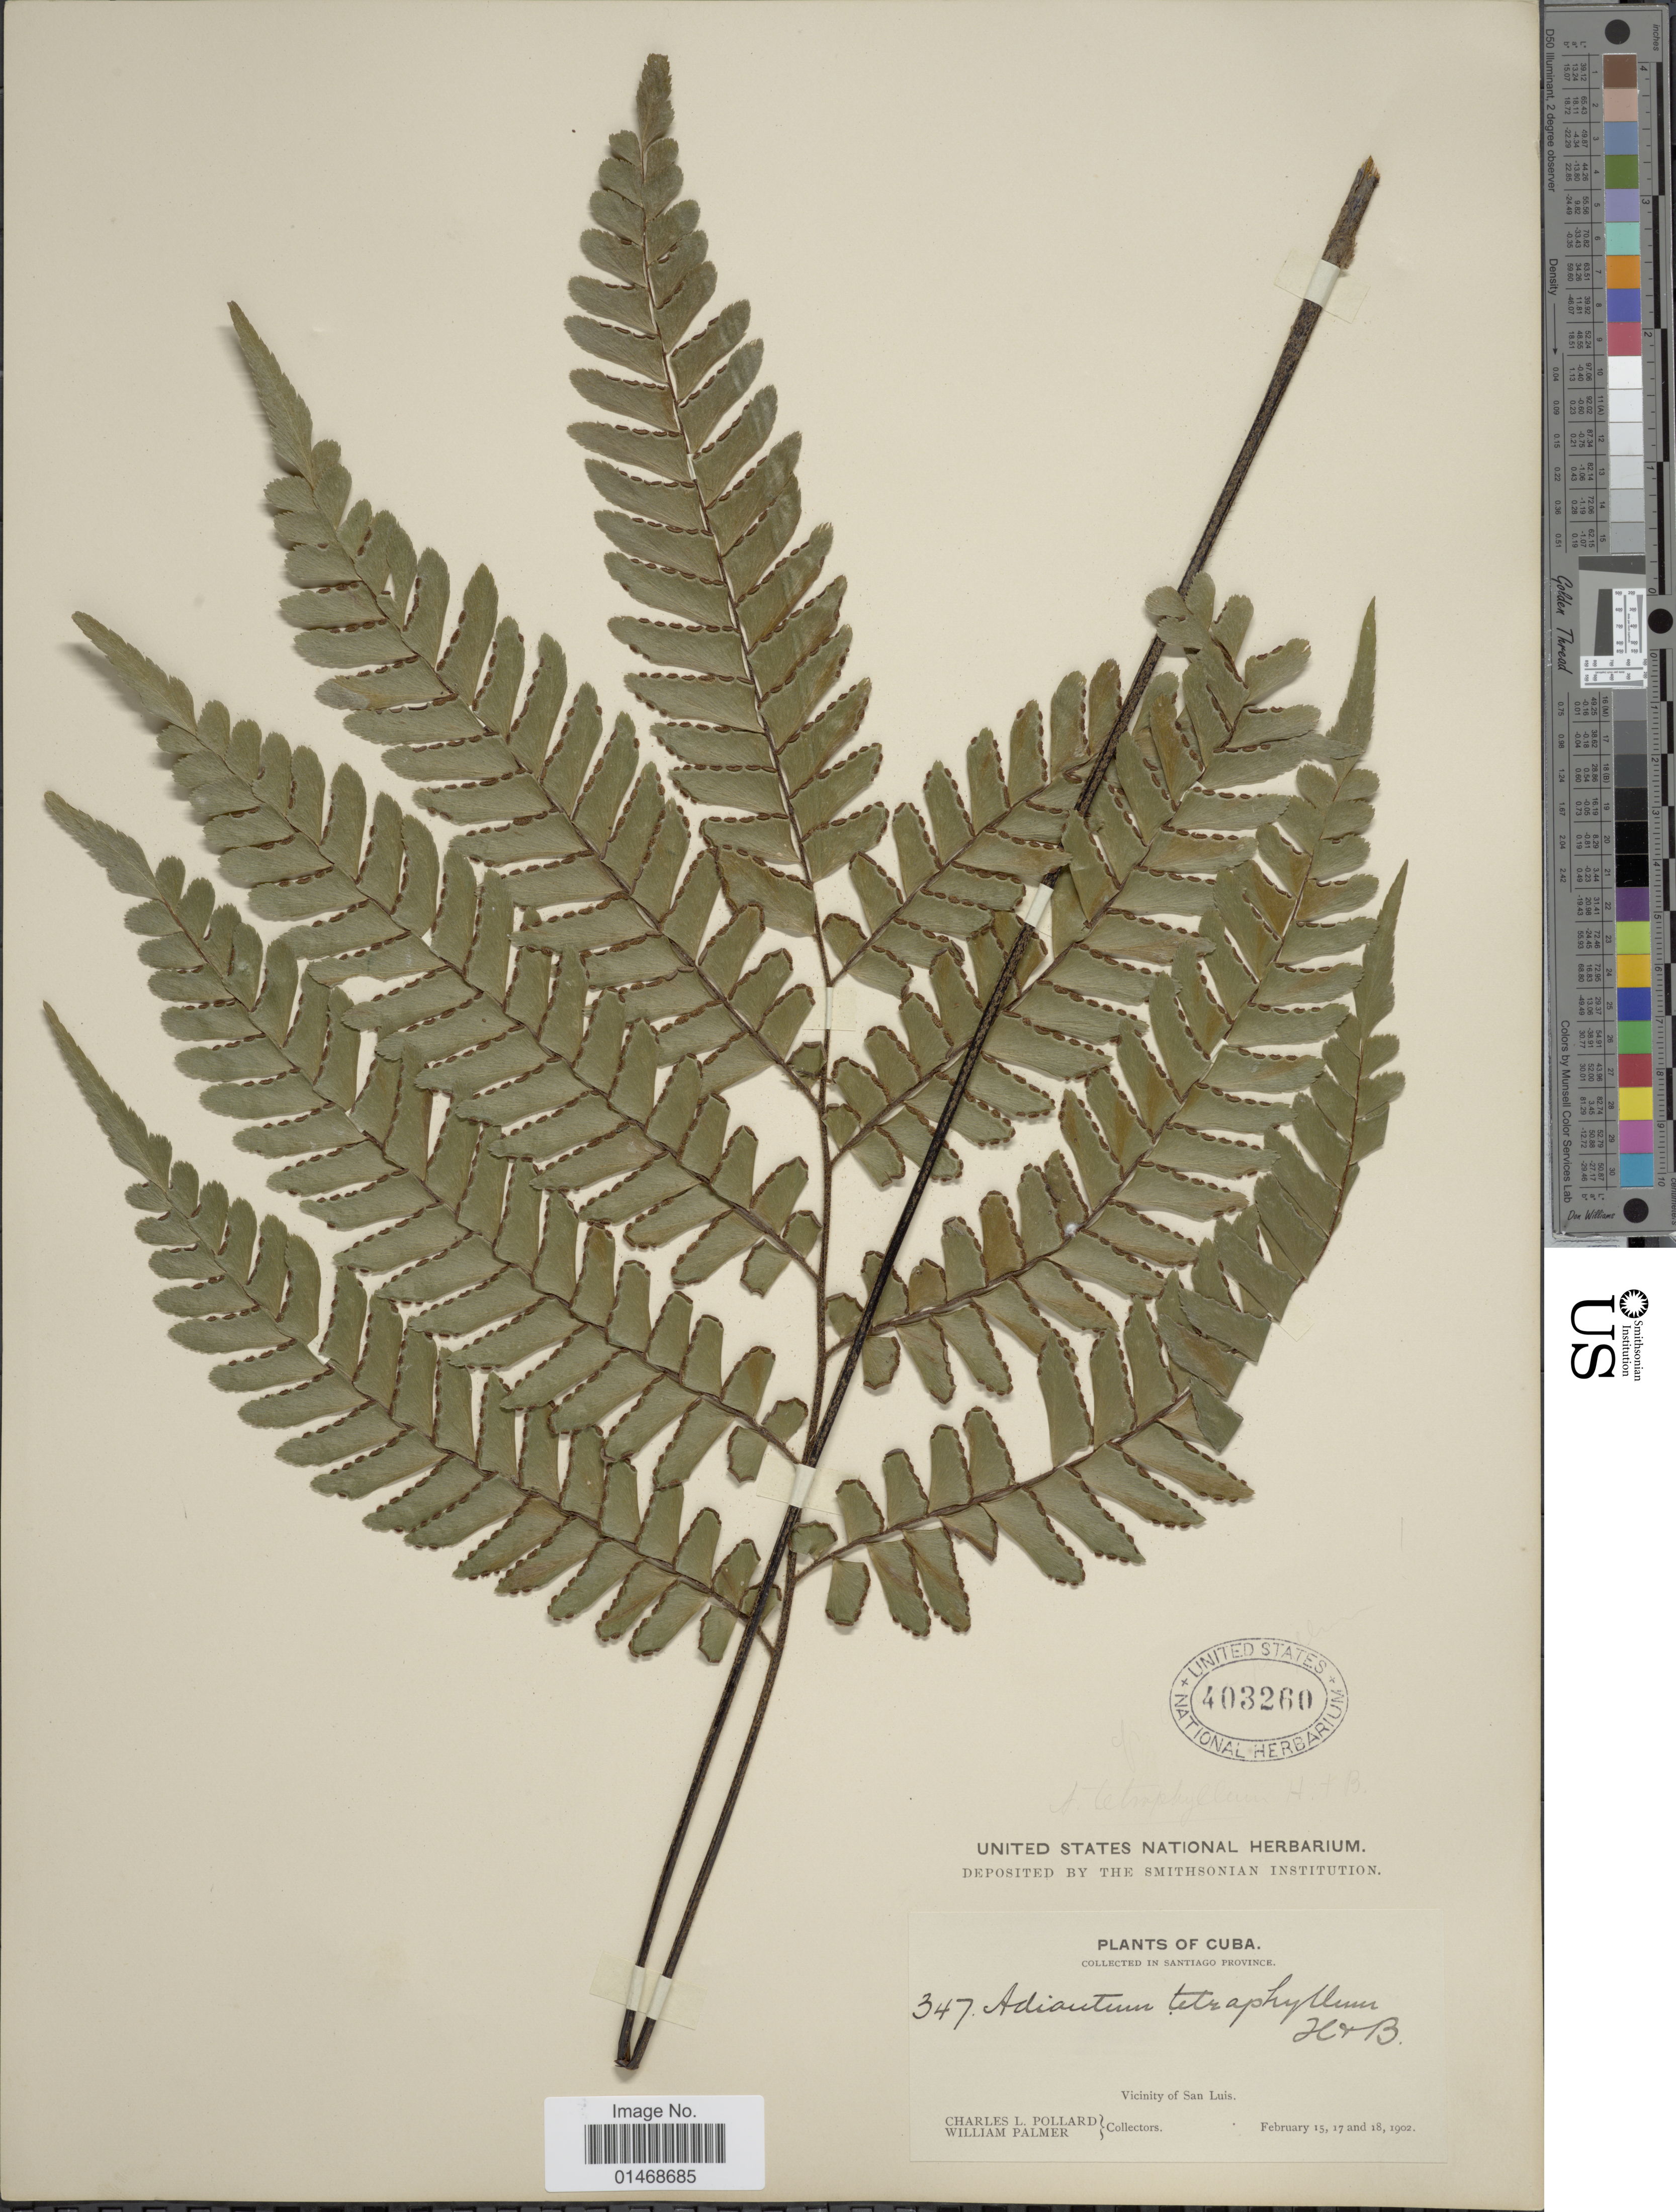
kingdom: Plantae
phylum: Tracheophyta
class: Polypodiopsida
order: Polypodiales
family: Pteridaceae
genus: Adiantum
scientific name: Adiantum cubense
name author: Hook.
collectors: C. L. Pollard & W. Palmer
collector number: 347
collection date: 1902-02-15/1902-02-18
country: Cuba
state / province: Santiago de Cuba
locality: In Santiago province, Vicinity of San Luis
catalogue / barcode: US 403260